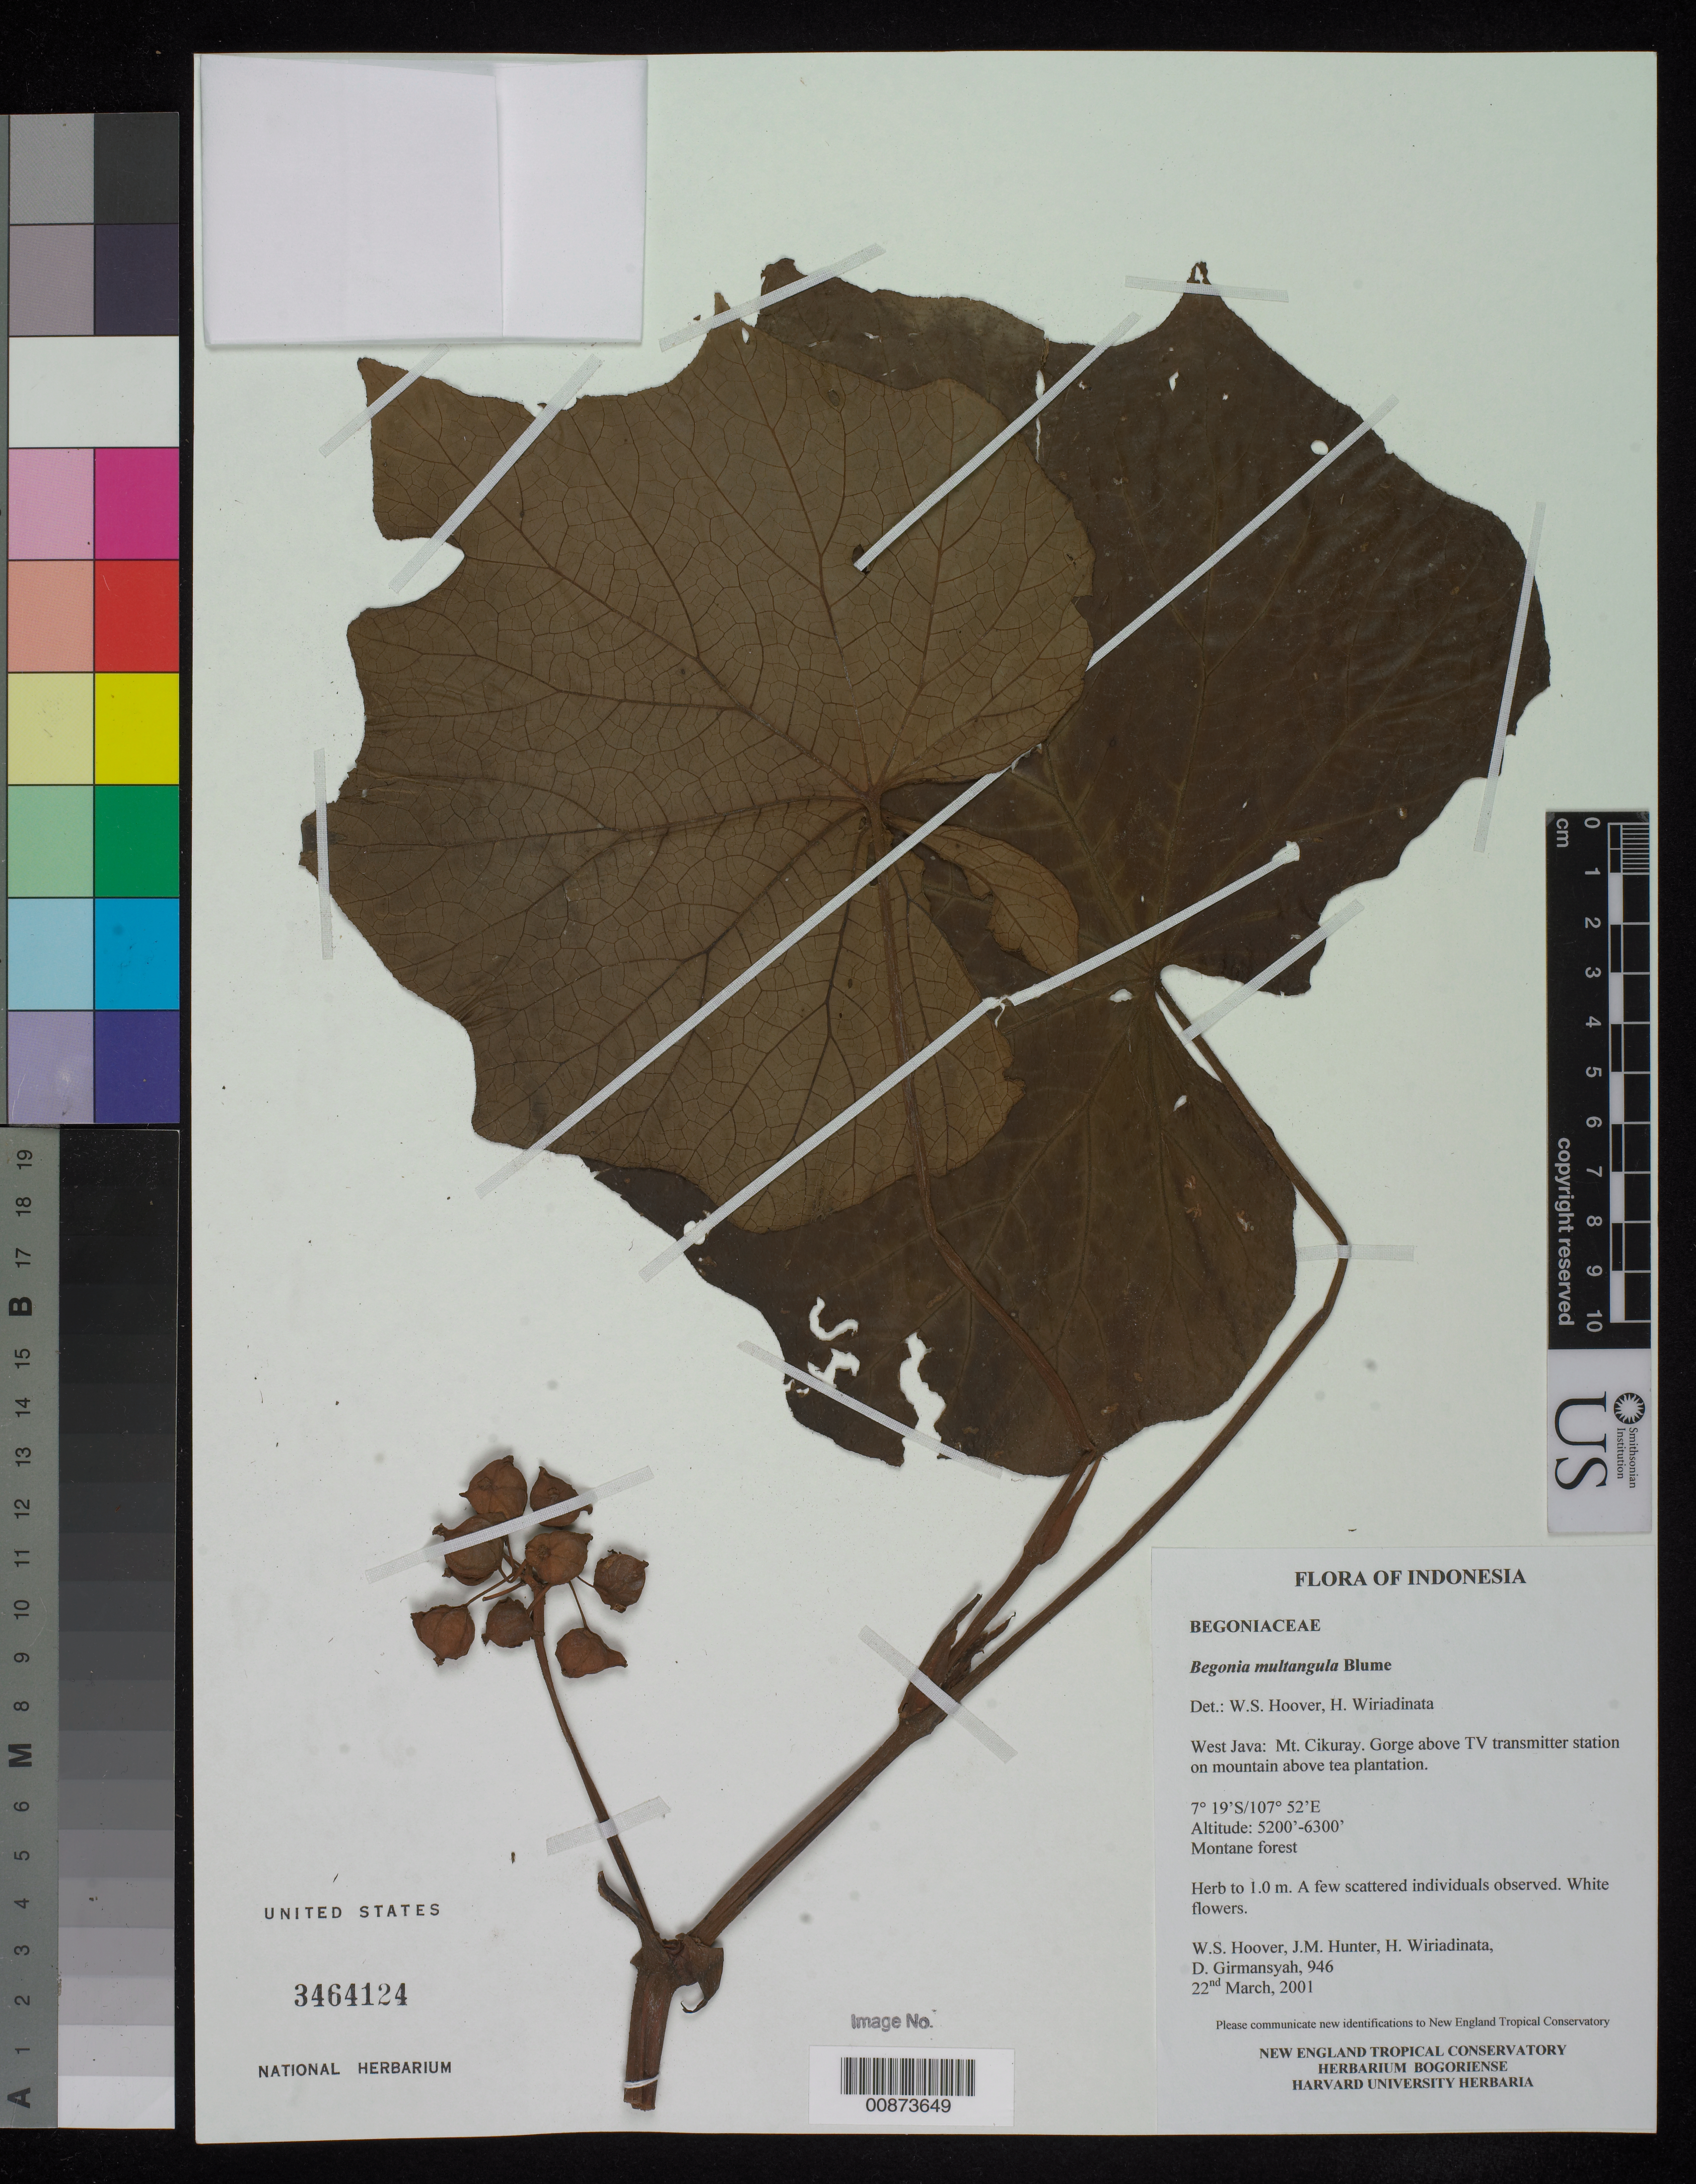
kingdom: Plantae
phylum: Tracheophyta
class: Magnoliopsida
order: Cucurbitales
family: Begoniaceae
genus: Begonia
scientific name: Begonia multangula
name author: Blume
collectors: W. S. Hoover, J. Hunter, H. Wiriadinata & D. Girmansyah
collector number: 946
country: Indonesia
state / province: Java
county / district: Jawa Barat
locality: Mt. Cikuray, Gorge above TV transmitter station on mt. above tea plantation.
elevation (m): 1585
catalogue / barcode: US 3464124